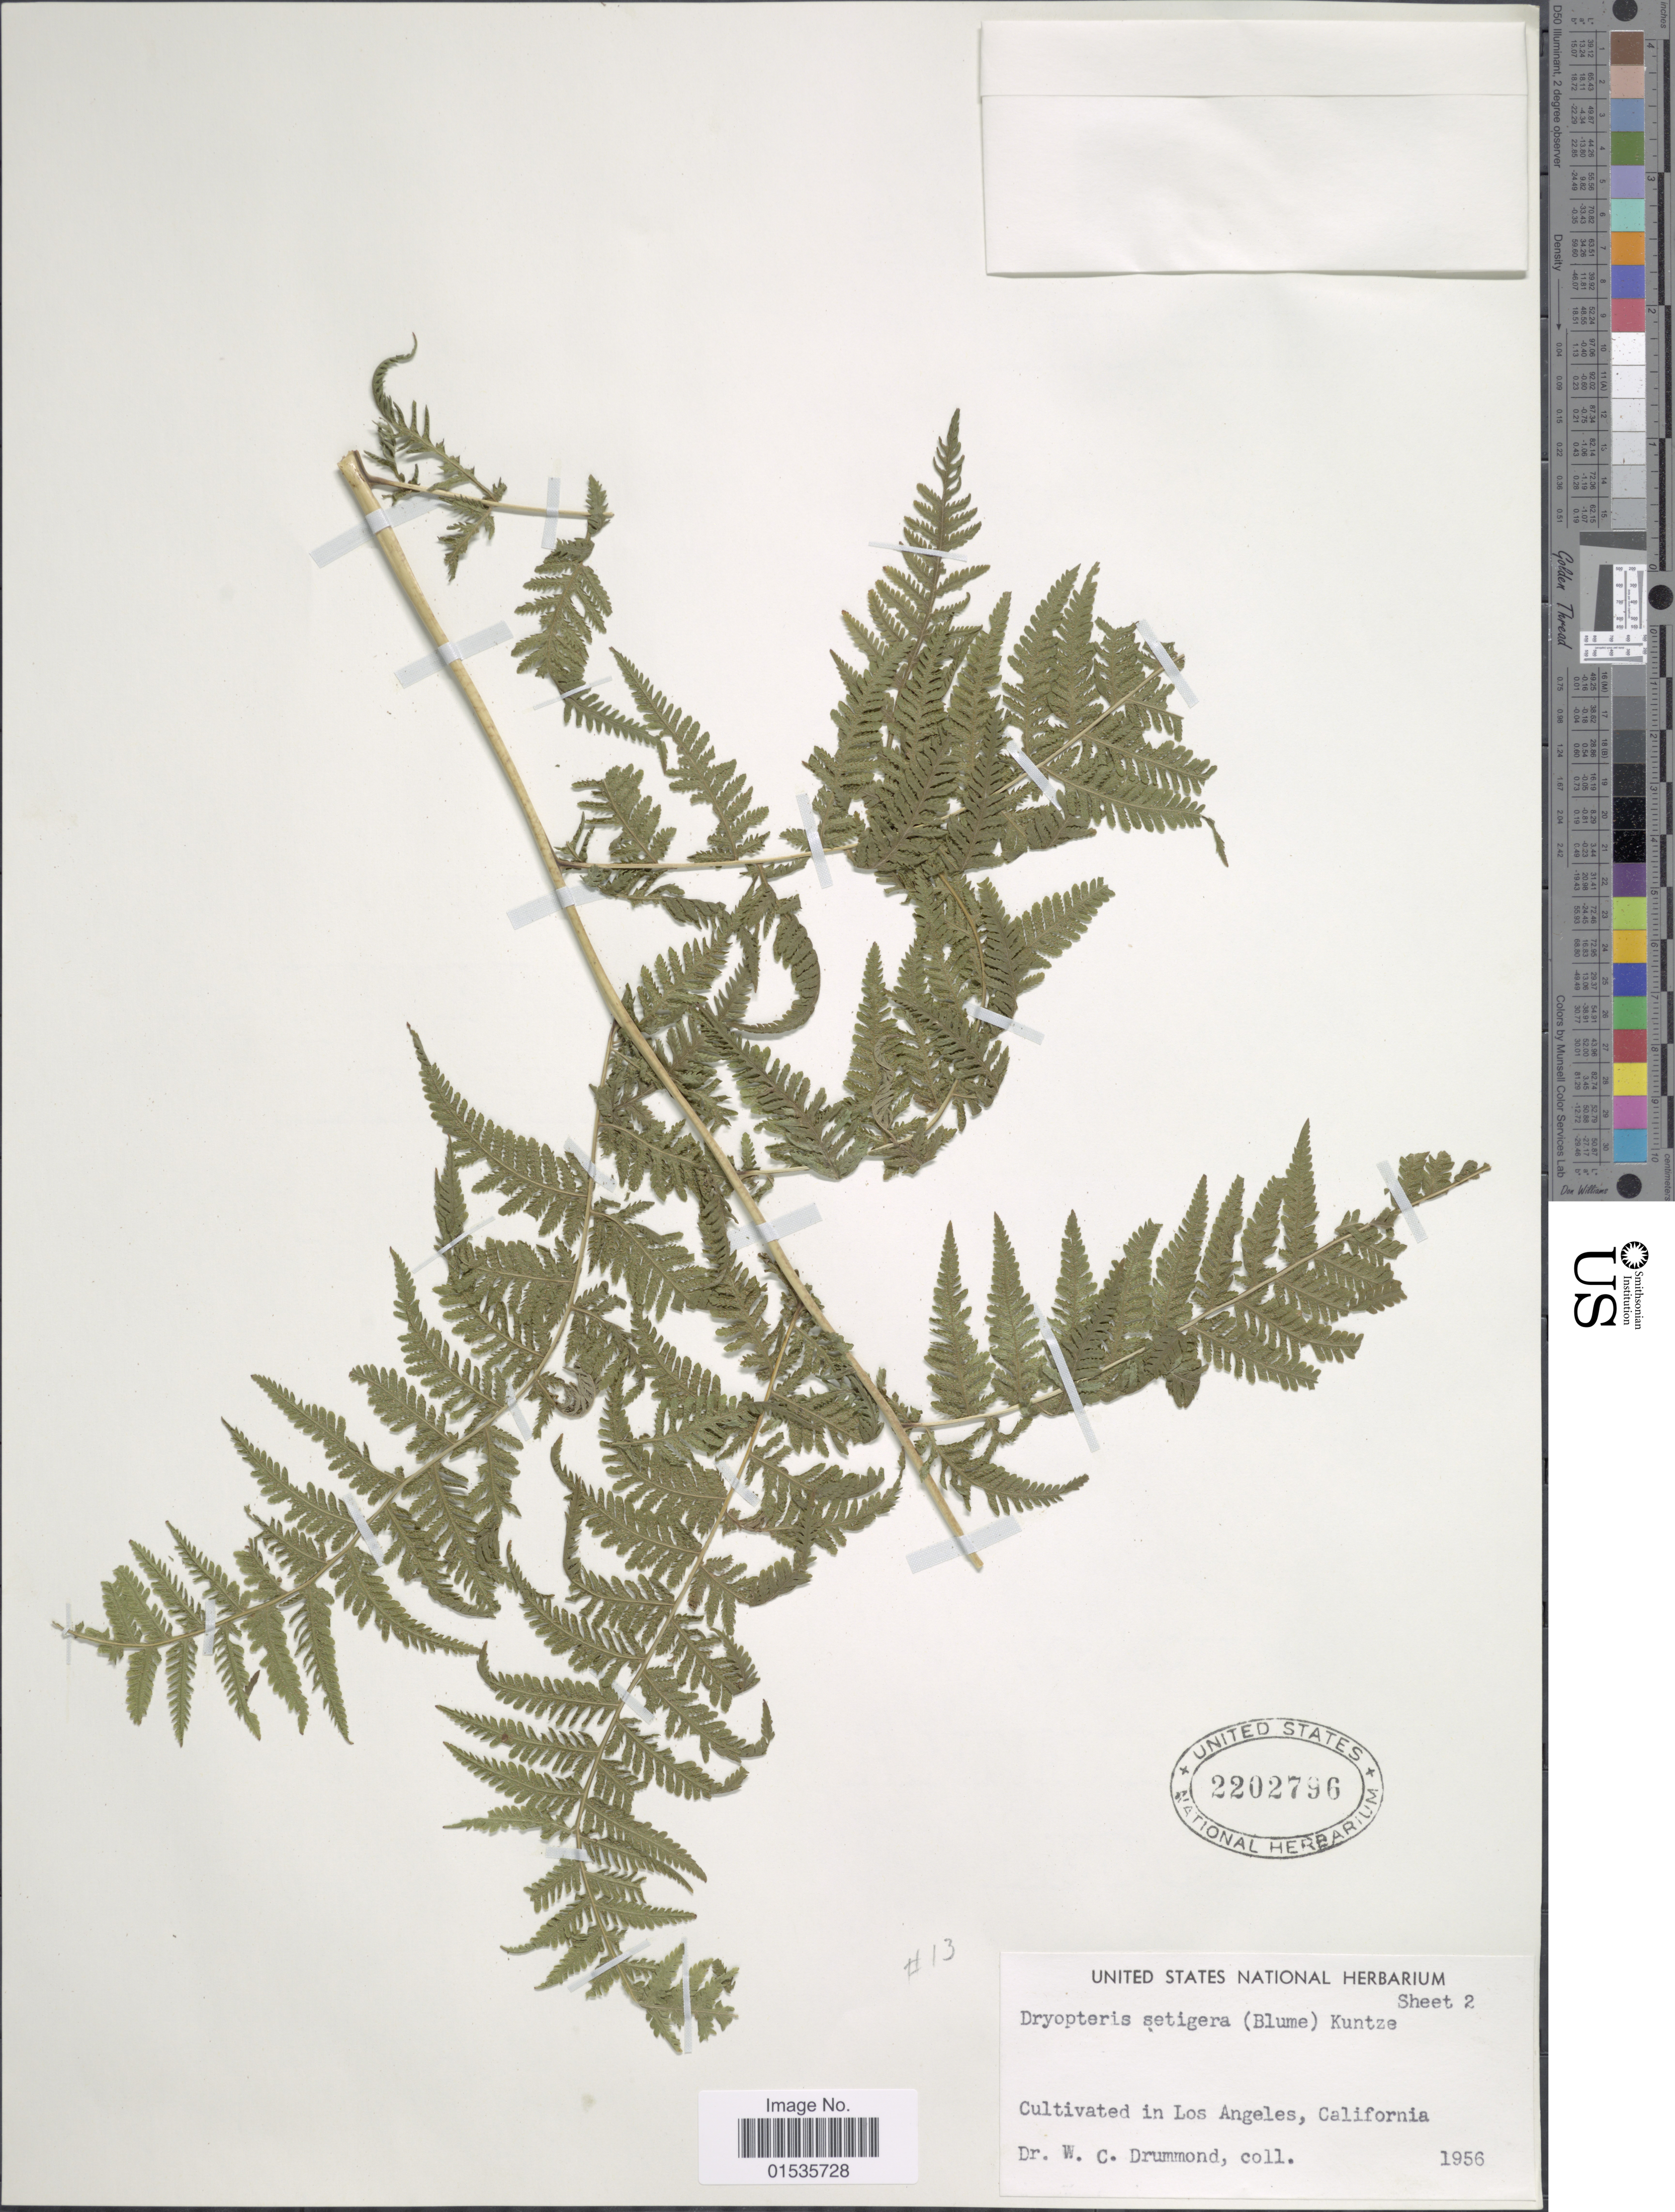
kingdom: Plantae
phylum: Tracheophyta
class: Polypodiopsida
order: Polypodiales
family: Thelypteridaceae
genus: Macrothelypteris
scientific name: Macrothelypteris torresiana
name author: (Gaudich.) Ching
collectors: W. Drummond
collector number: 13*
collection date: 1956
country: United States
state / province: California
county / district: Los Angeles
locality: In Los Angeles, California.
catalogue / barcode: US 2202796